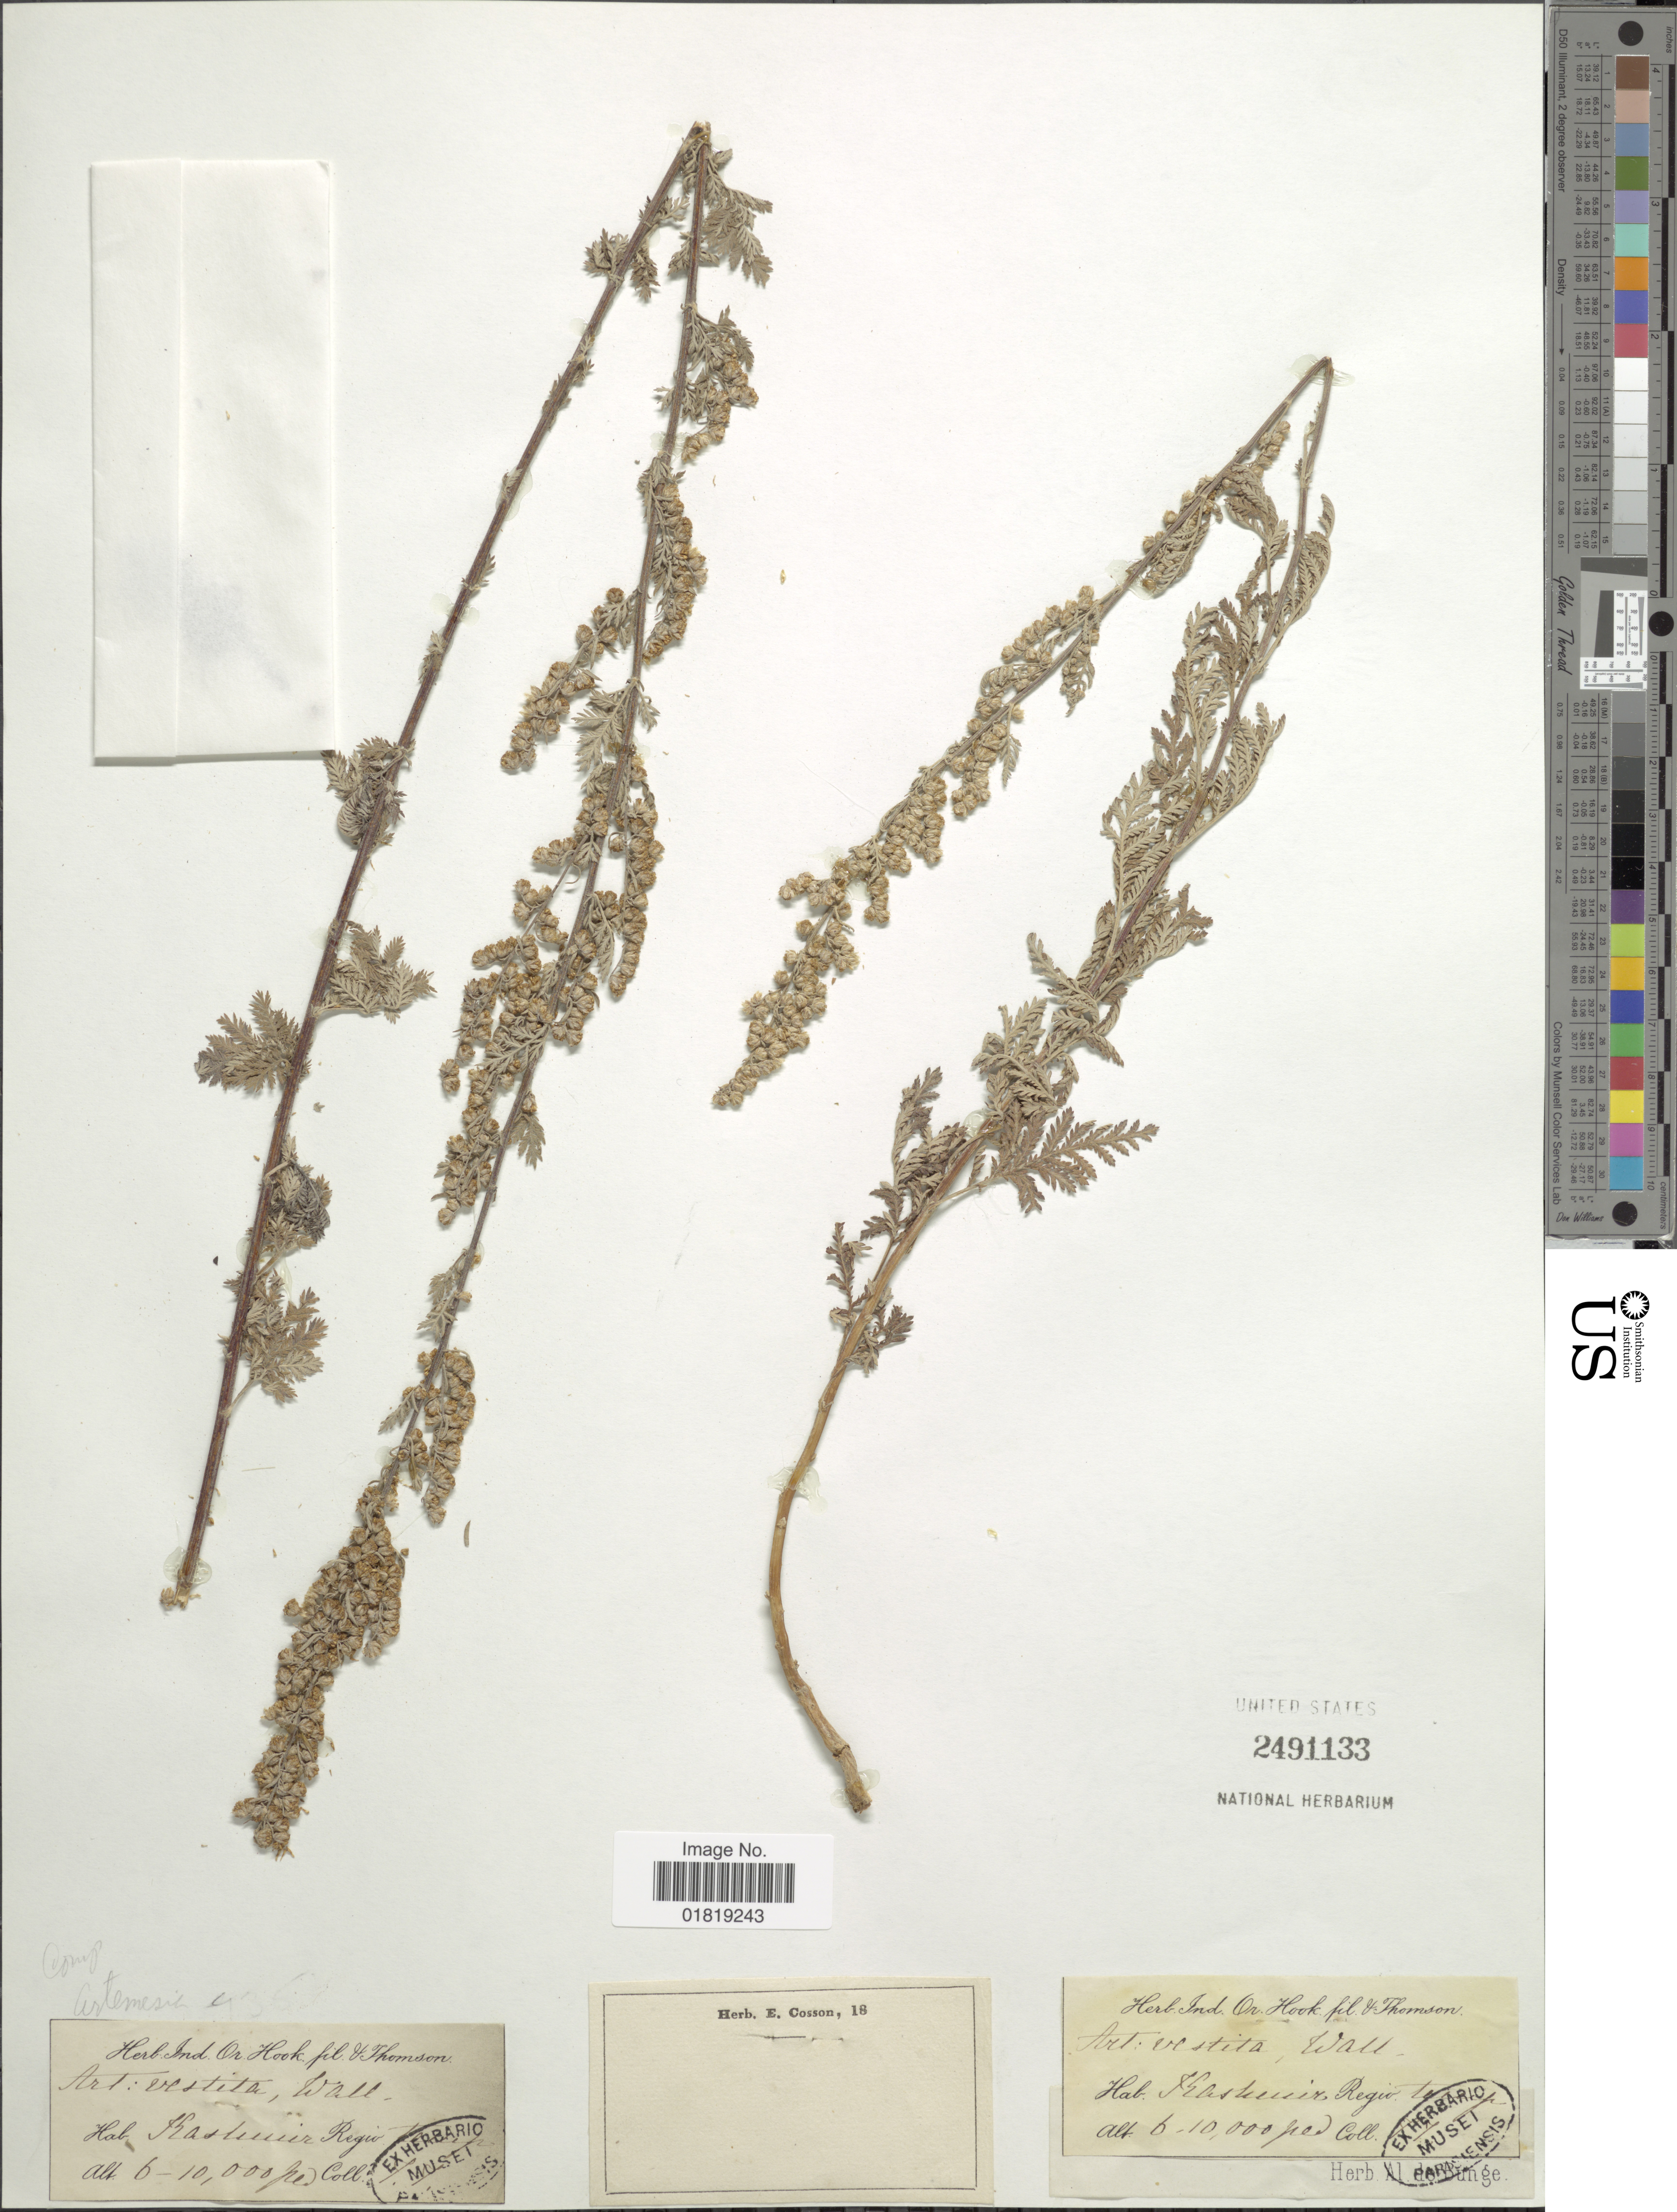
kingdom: Plantae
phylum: Tracheophyta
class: Magnoliopsida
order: Asterales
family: Asteraceae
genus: Artemisia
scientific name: Artemisia vestita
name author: Wall. ex Besser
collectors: T. Thomson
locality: Kaskeuir [interpreted]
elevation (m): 1829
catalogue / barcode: US 2491133